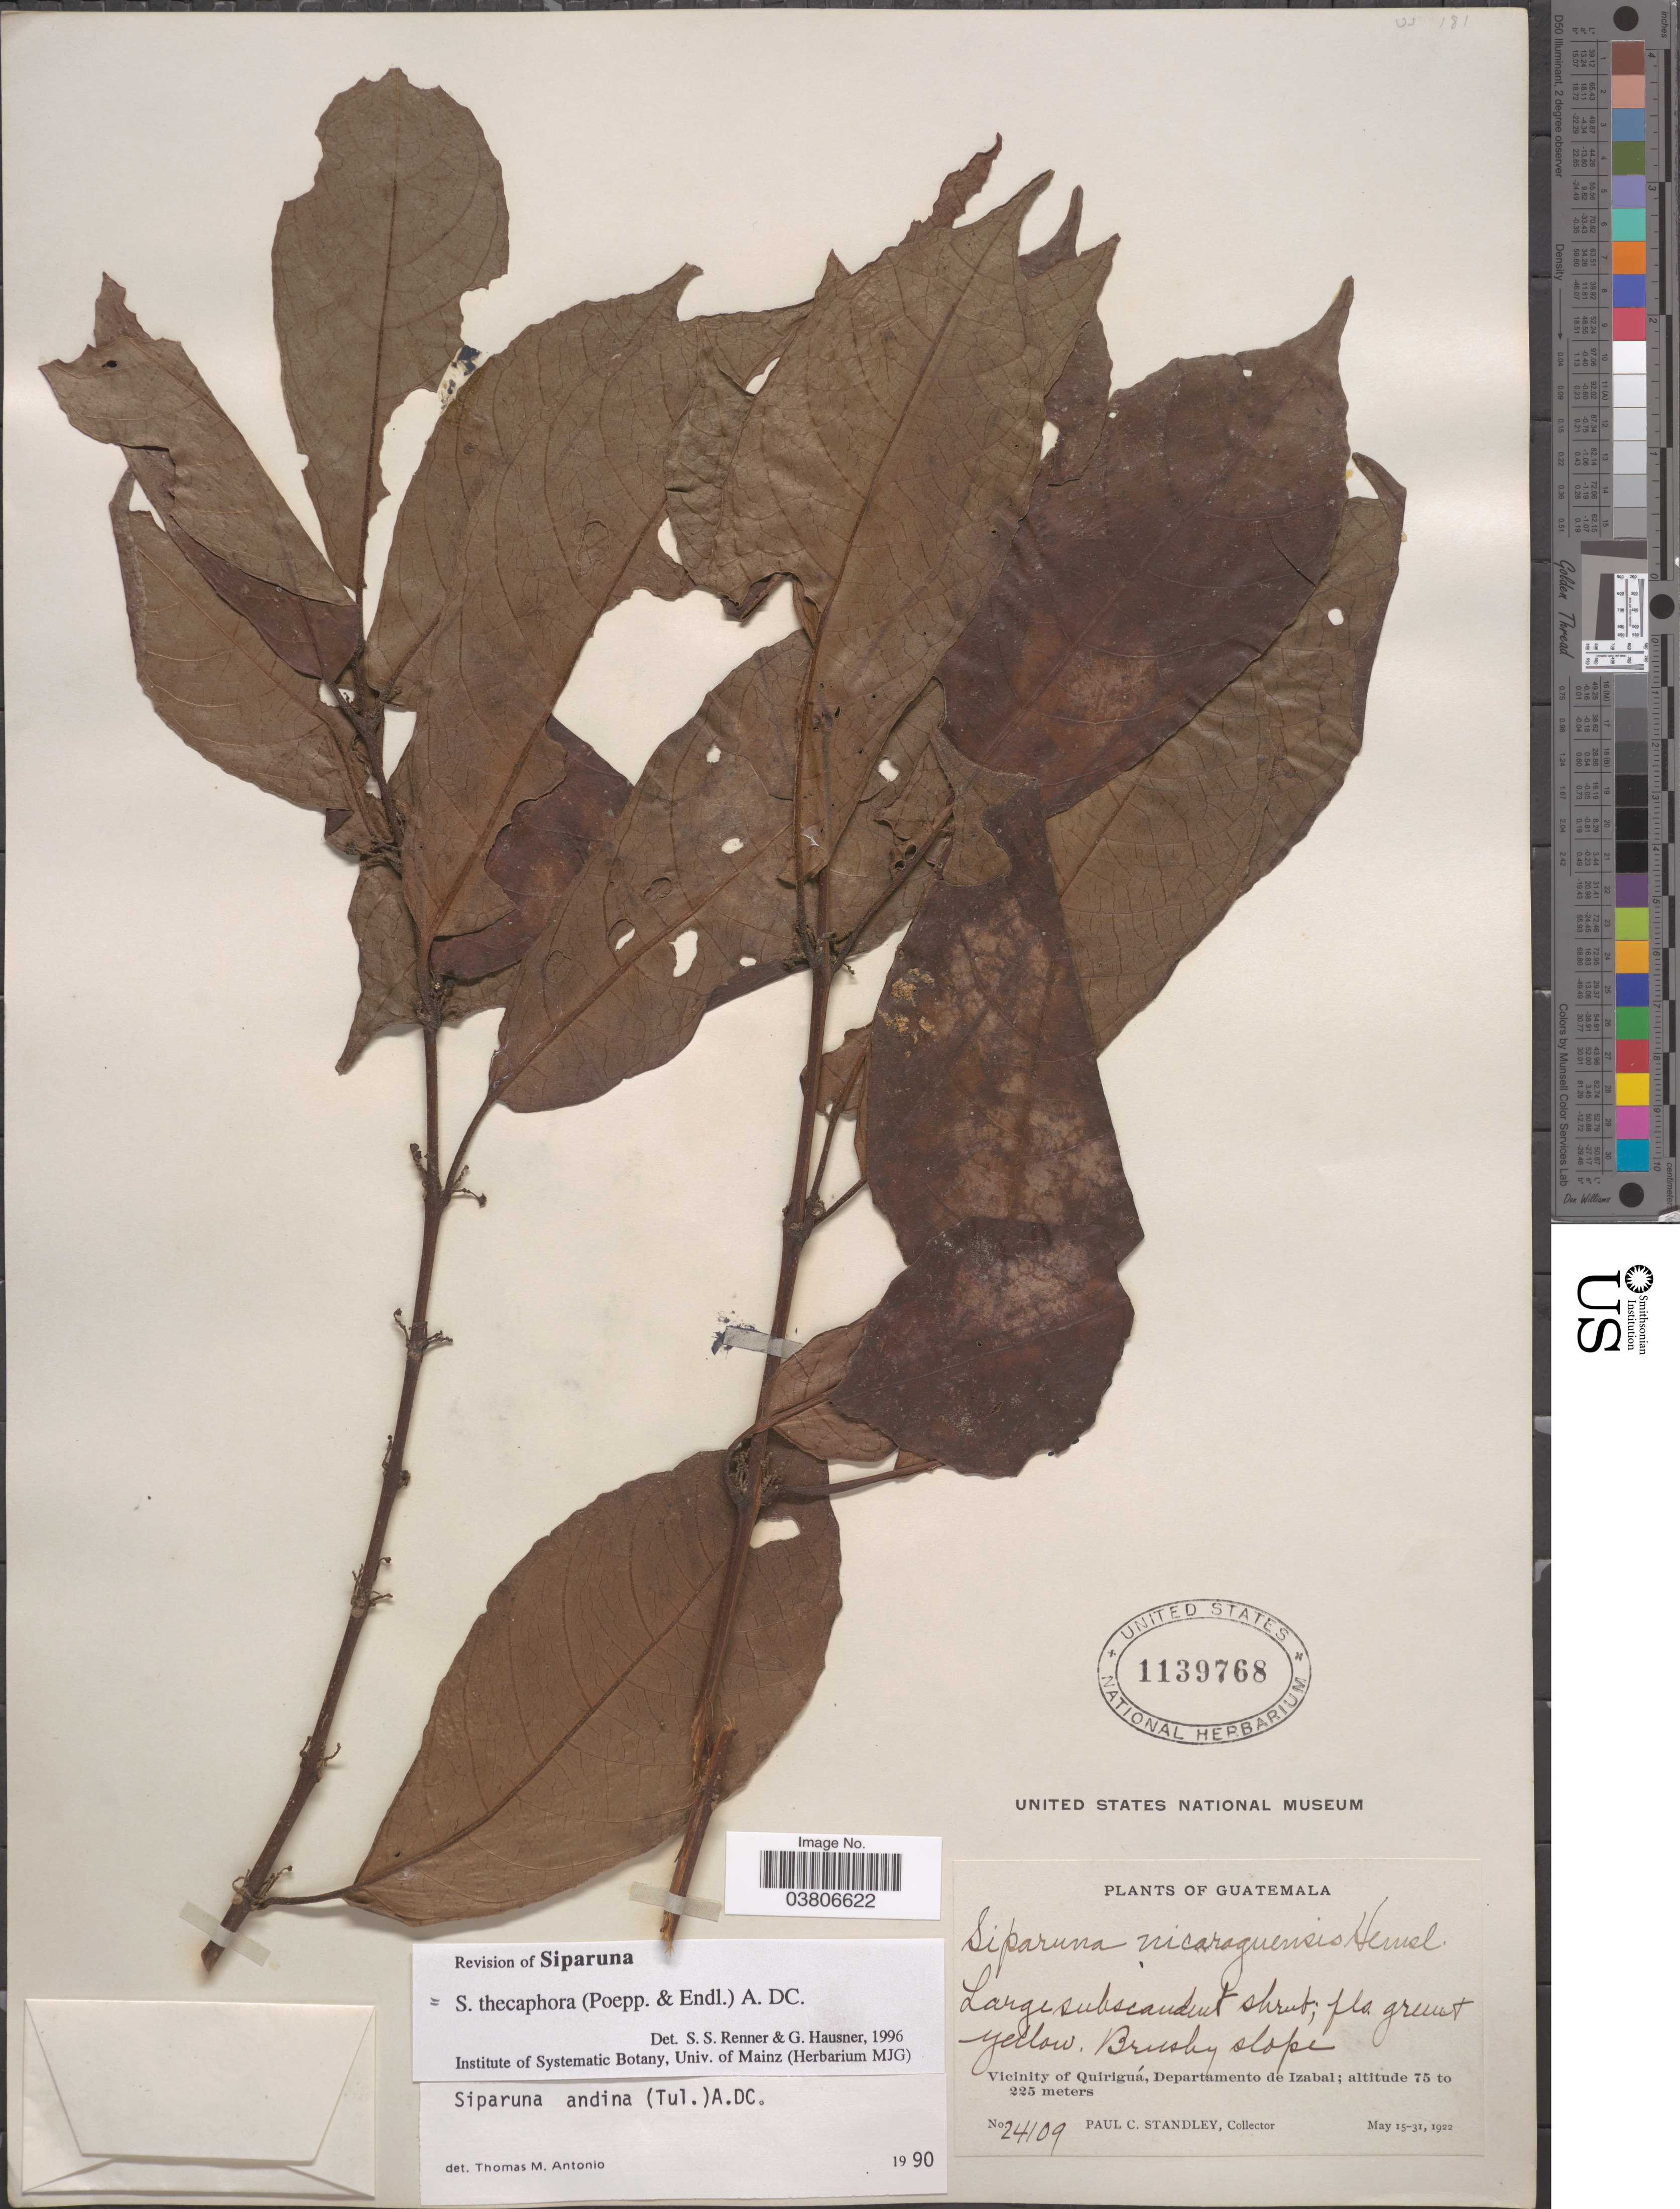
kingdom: Plantae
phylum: Tracheophyta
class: Magnoliopsida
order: Laurales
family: Siparunaceae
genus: Siparuna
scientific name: Siparuna thecaphora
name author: (Poepp. & Endl.) A. DC.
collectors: P. C. Standley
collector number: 24109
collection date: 1922-05-15/1922-05-31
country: Guatemala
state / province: Izabal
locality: Vicinity of Quiriguá, Departamento de Izabal.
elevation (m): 75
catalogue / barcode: US 1139768